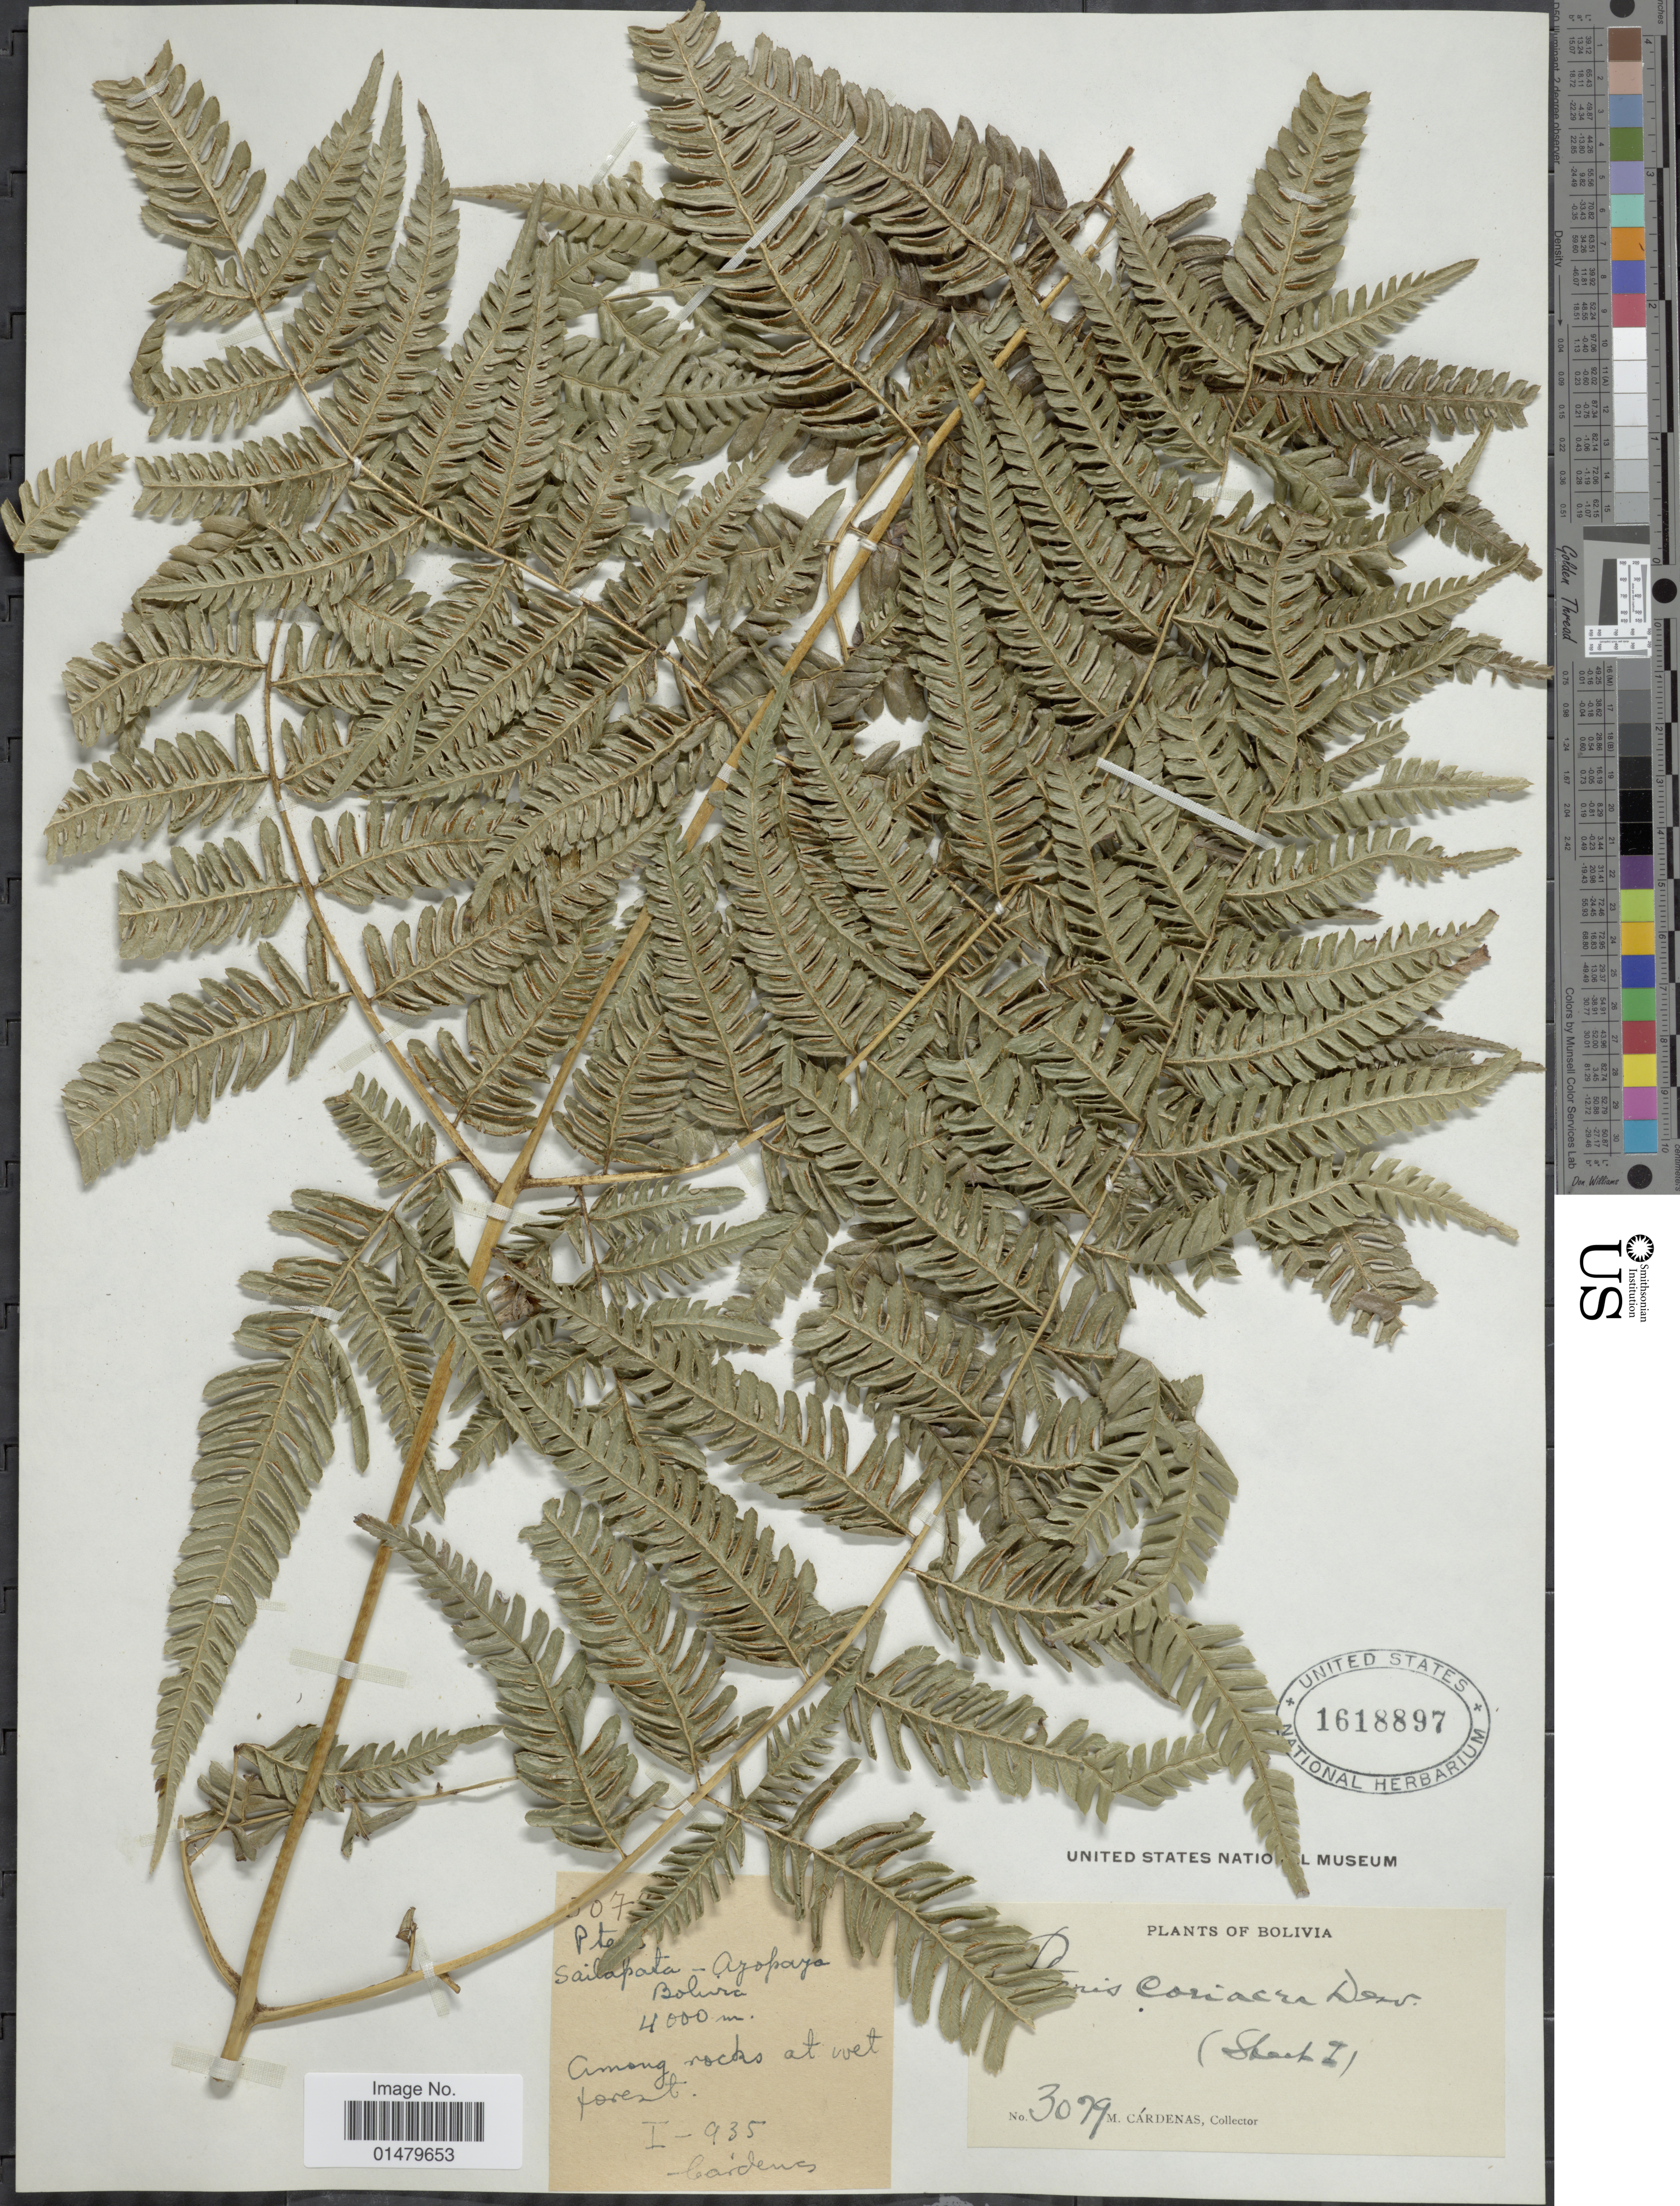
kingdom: Plantae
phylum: Tracheophyta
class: Polypodiopsida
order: Polypodiales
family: Pteridaceae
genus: Pteris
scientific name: Pteris muricata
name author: Rosenst.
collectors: M. Cárdenas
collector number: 3079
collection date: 1935-01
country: Bolivia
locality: Sailapata - Ayopaya.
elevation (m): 4000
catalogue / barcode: US 1618897